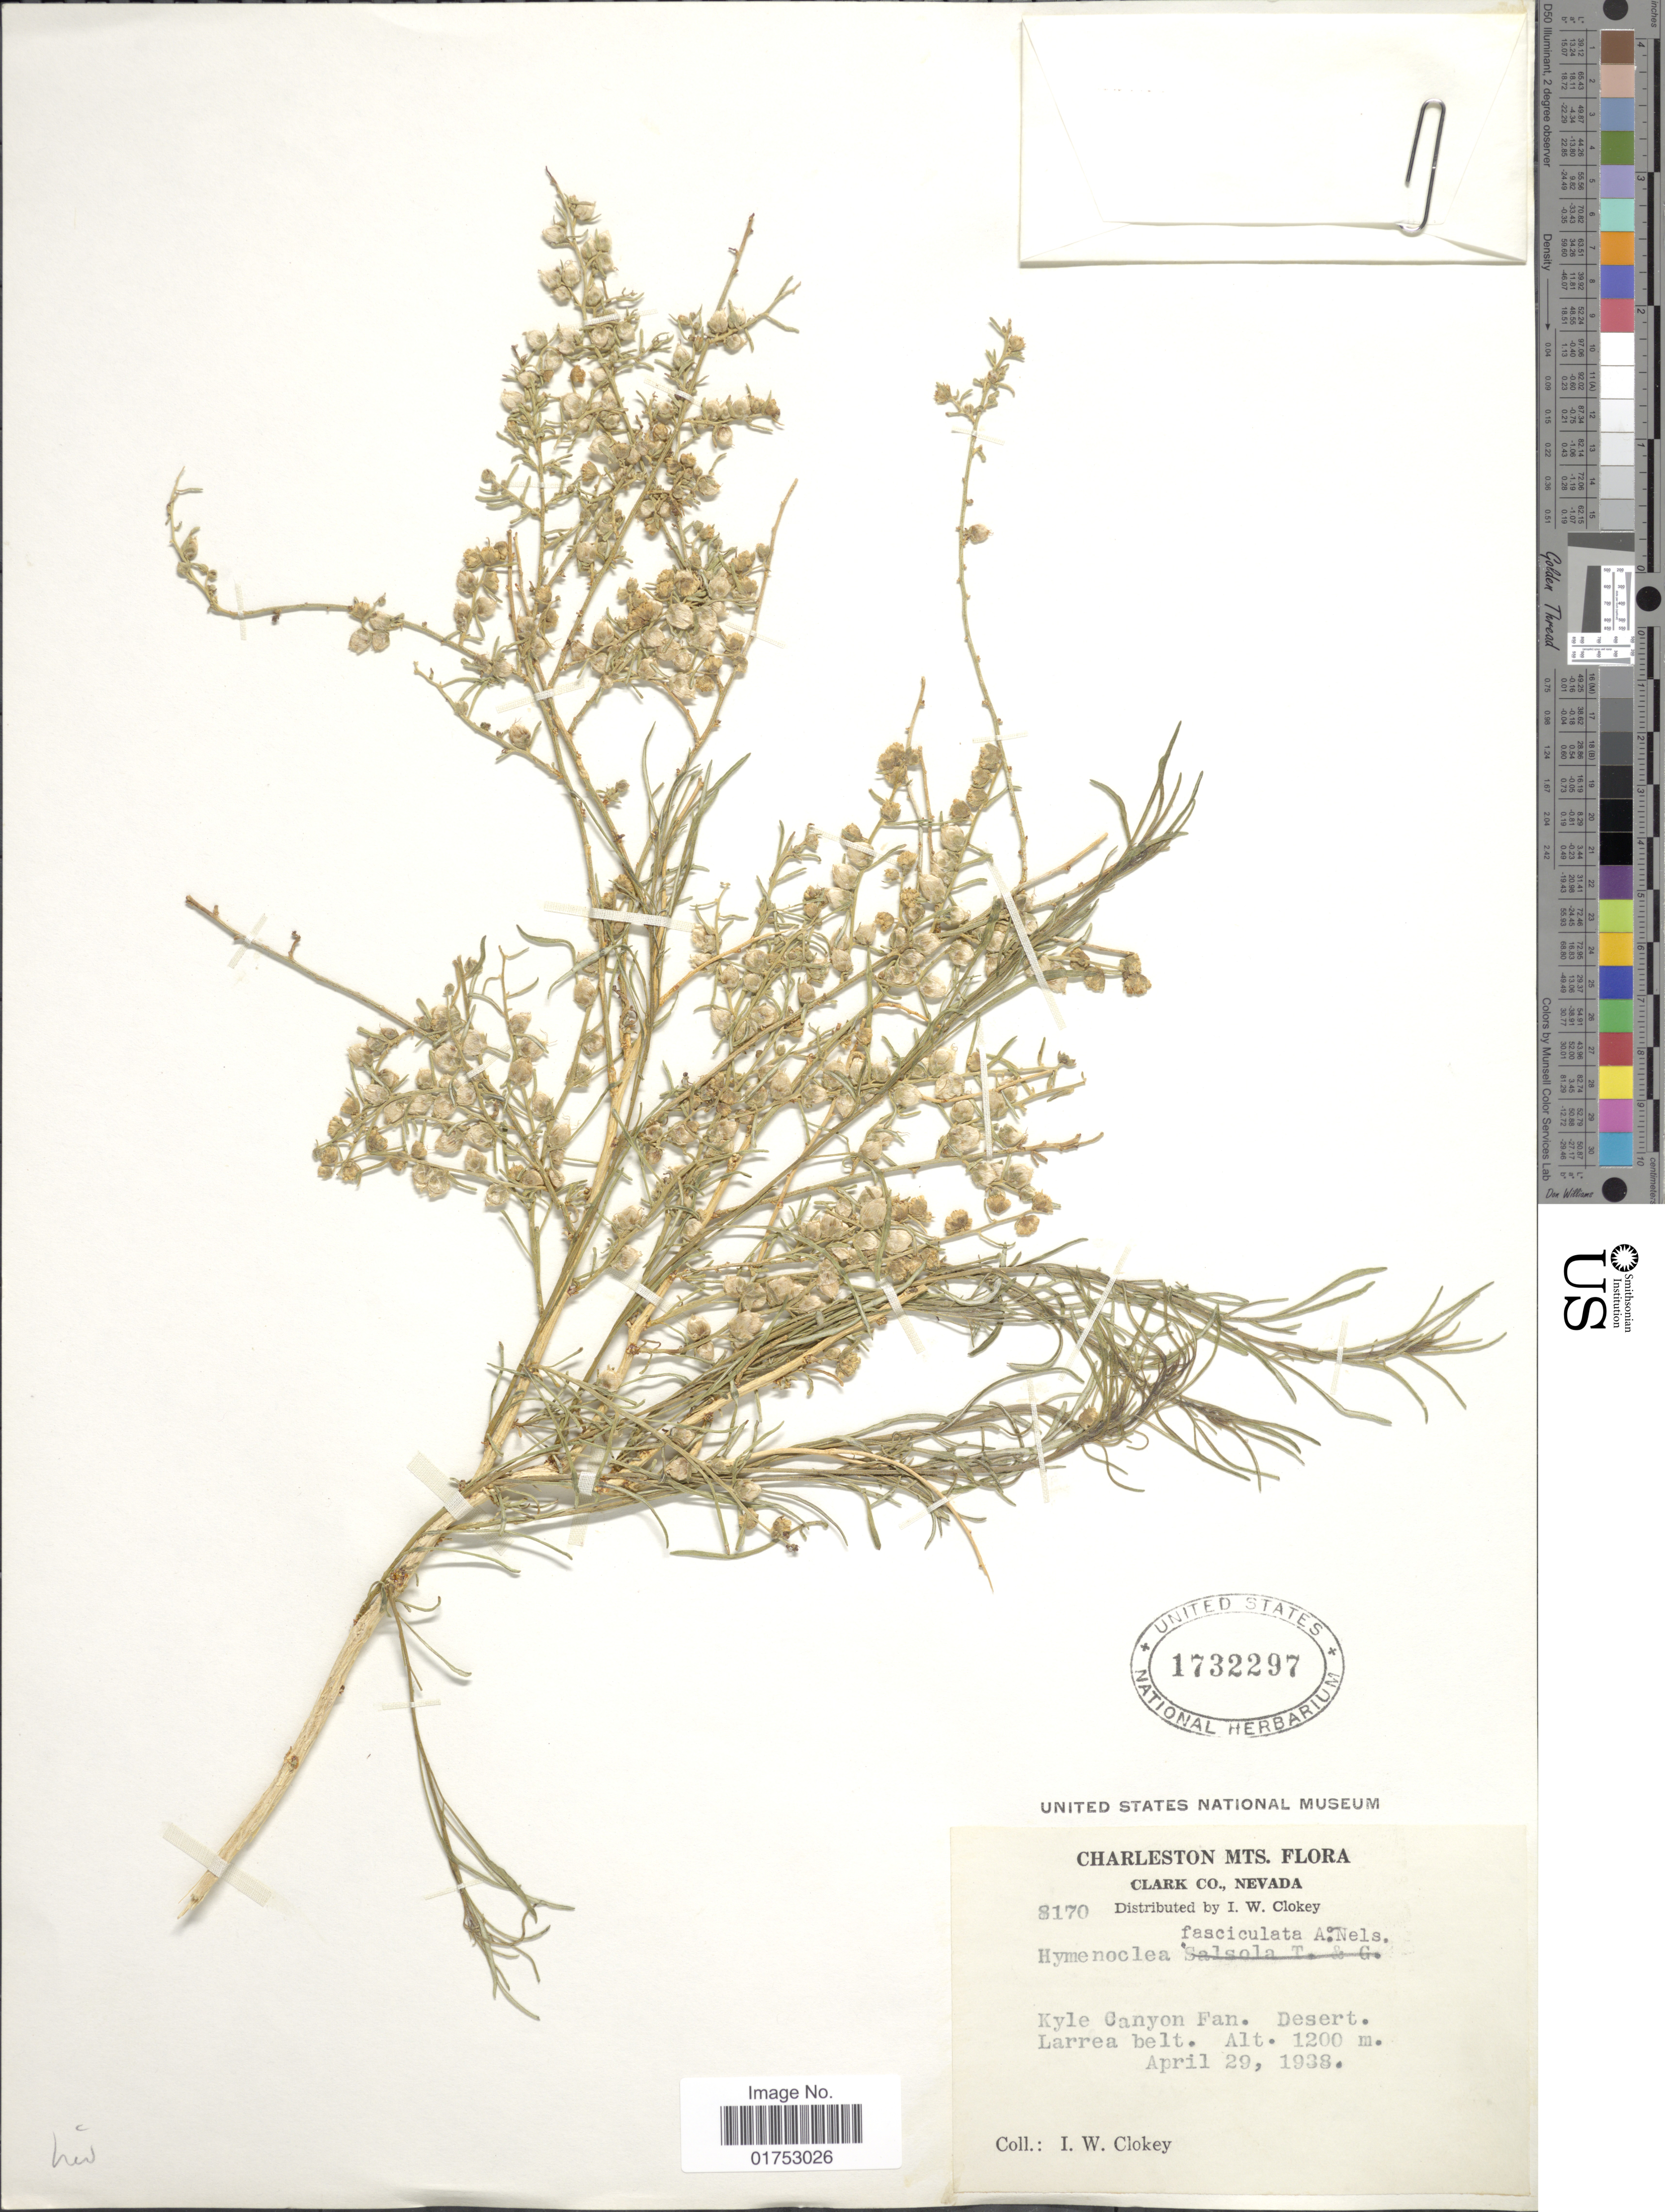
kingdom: Plantae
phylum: Tracheophyta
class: Magnoliopsida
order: Asterales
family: Asteraceae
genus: Hymenoclea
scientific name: Hymenoclea fasciculata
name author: A. Nelson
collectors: I. W. Clokey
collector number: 8170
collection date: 1938-04-29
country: United States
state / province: Nevada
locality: Charleston Mts., Clark Co., Kyle Canyon Fan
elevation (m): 1200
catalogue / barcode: US 1732297